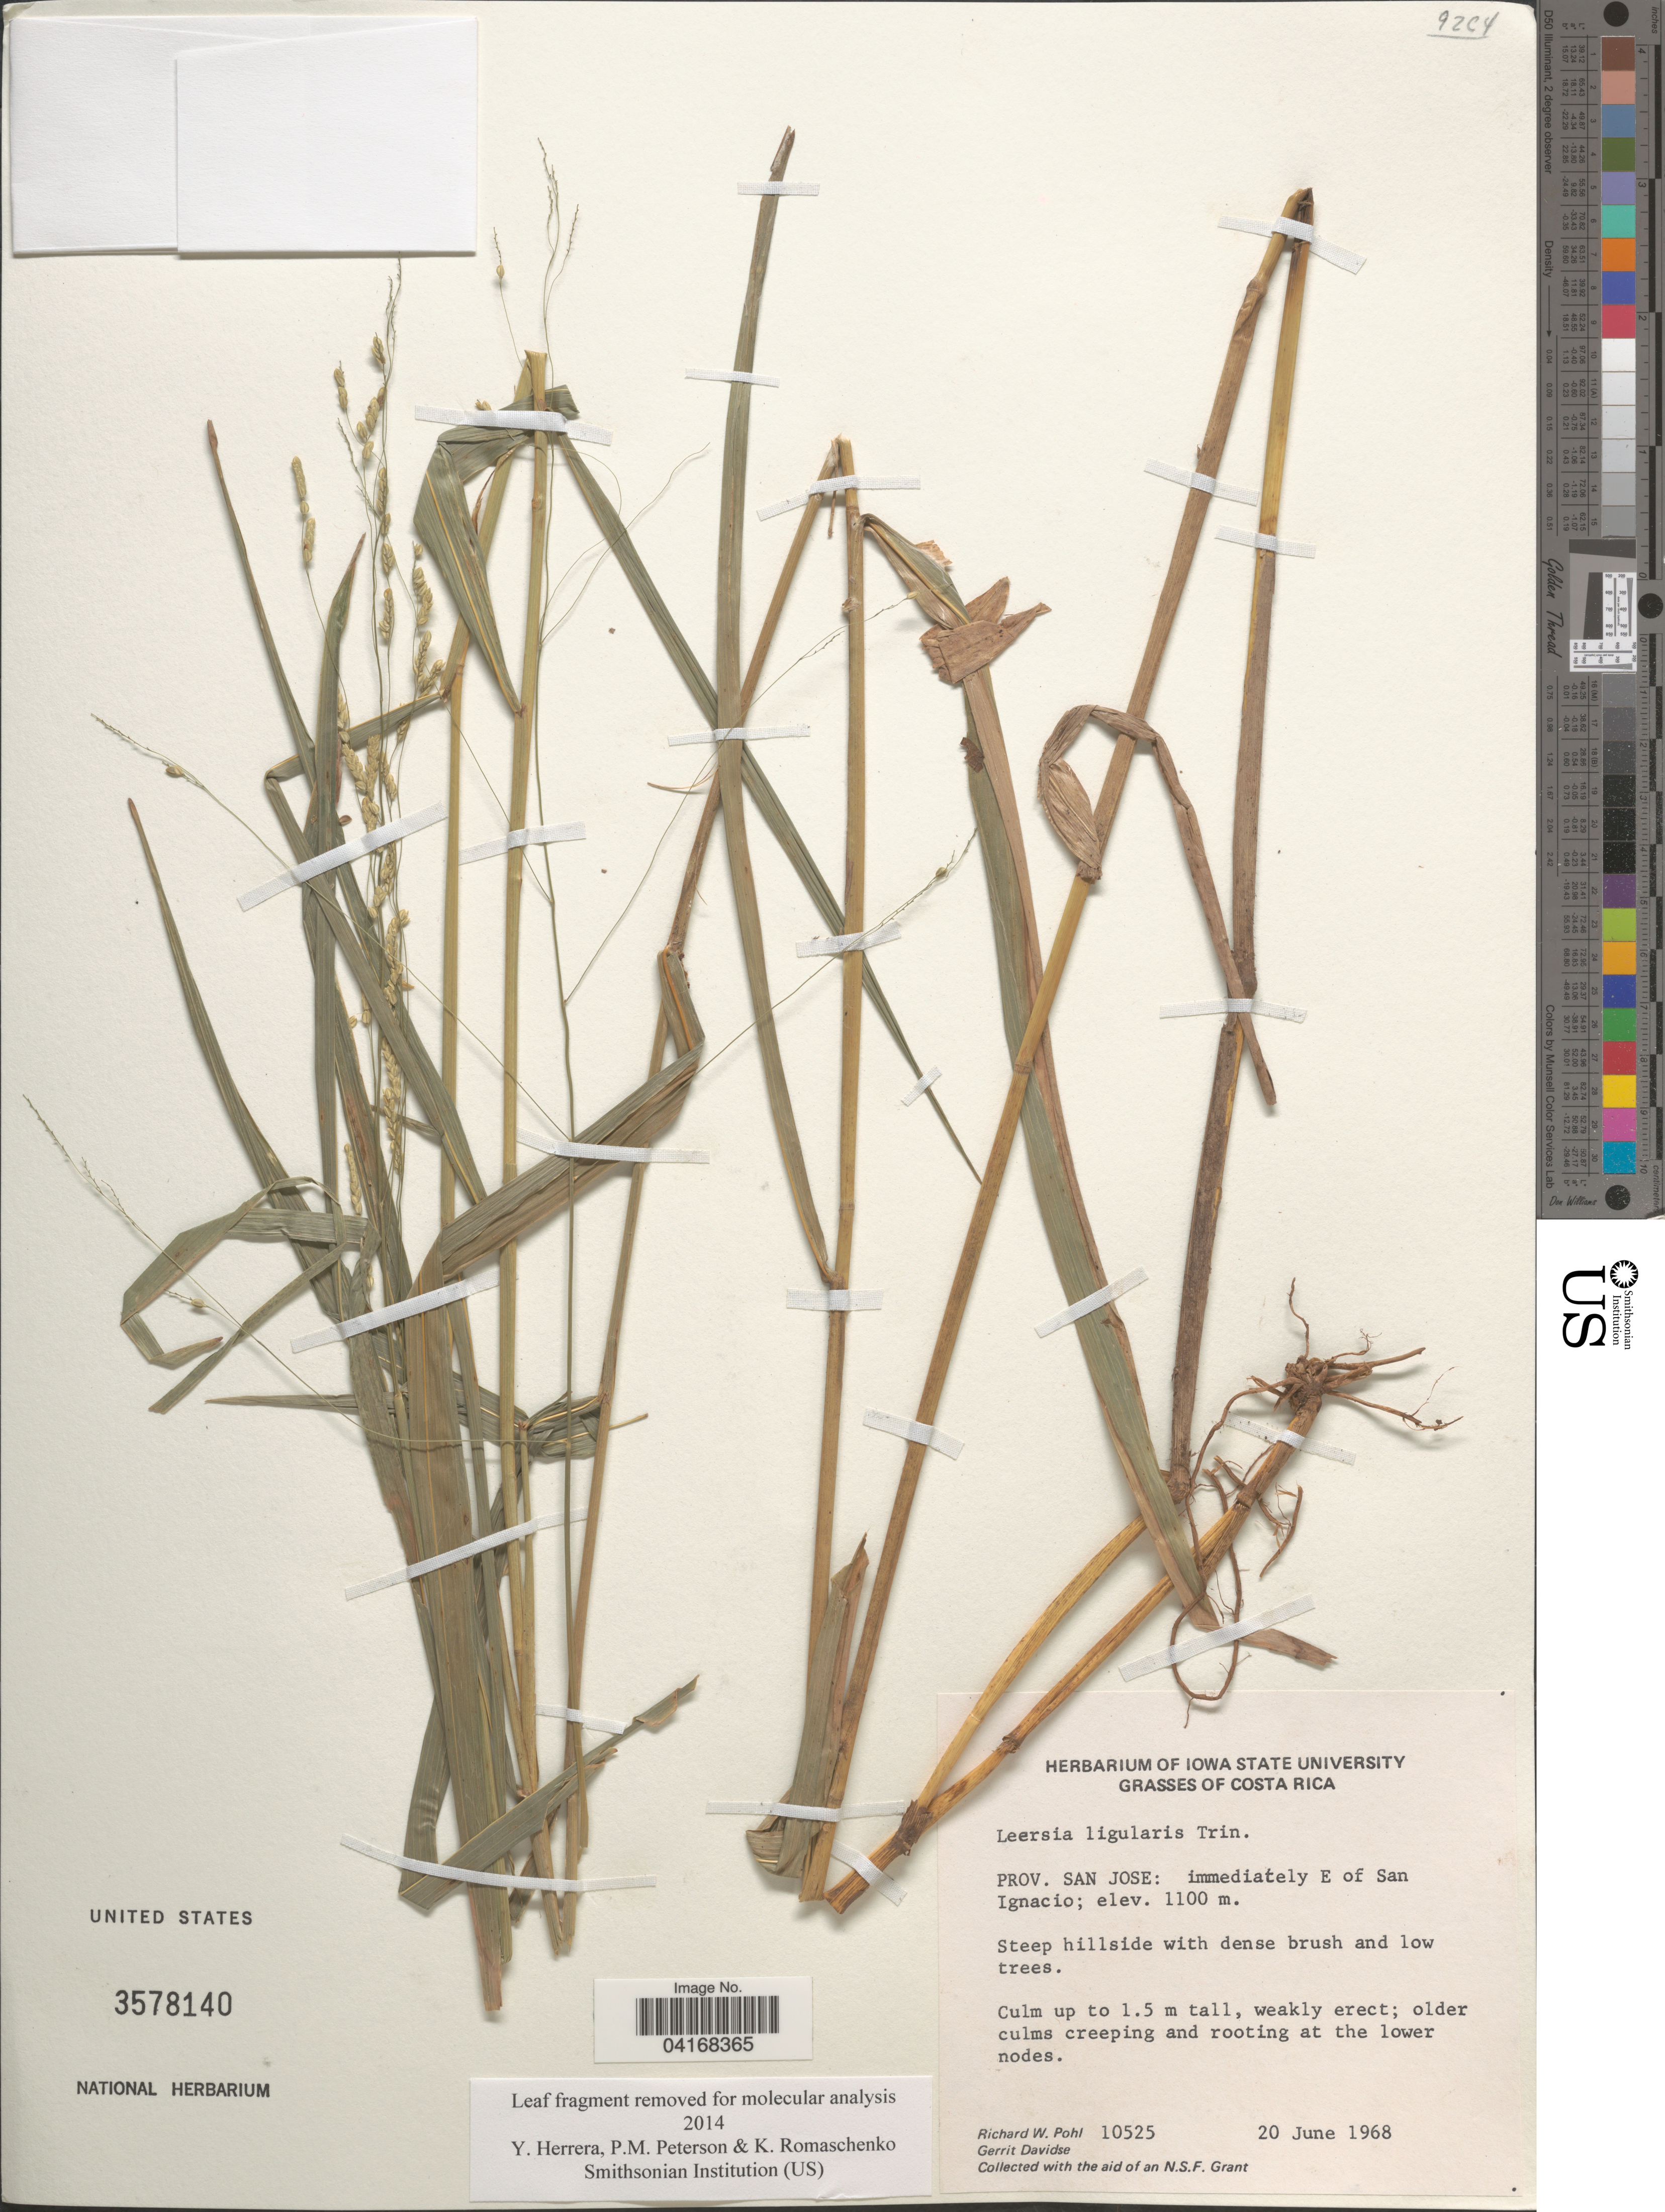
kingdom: Plantae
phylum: Tracheophyta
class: Liliopsida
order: Poales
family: Poaceae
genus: Leersia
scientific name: Leersia ligularis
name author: Trin.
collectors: R. W. Pohl & G. Davidse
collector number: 10525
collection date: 1968-06-20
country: Costa Rica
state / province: San José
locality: Immediately E of San Ignacio.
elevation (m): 1100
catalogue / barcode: US 3578140